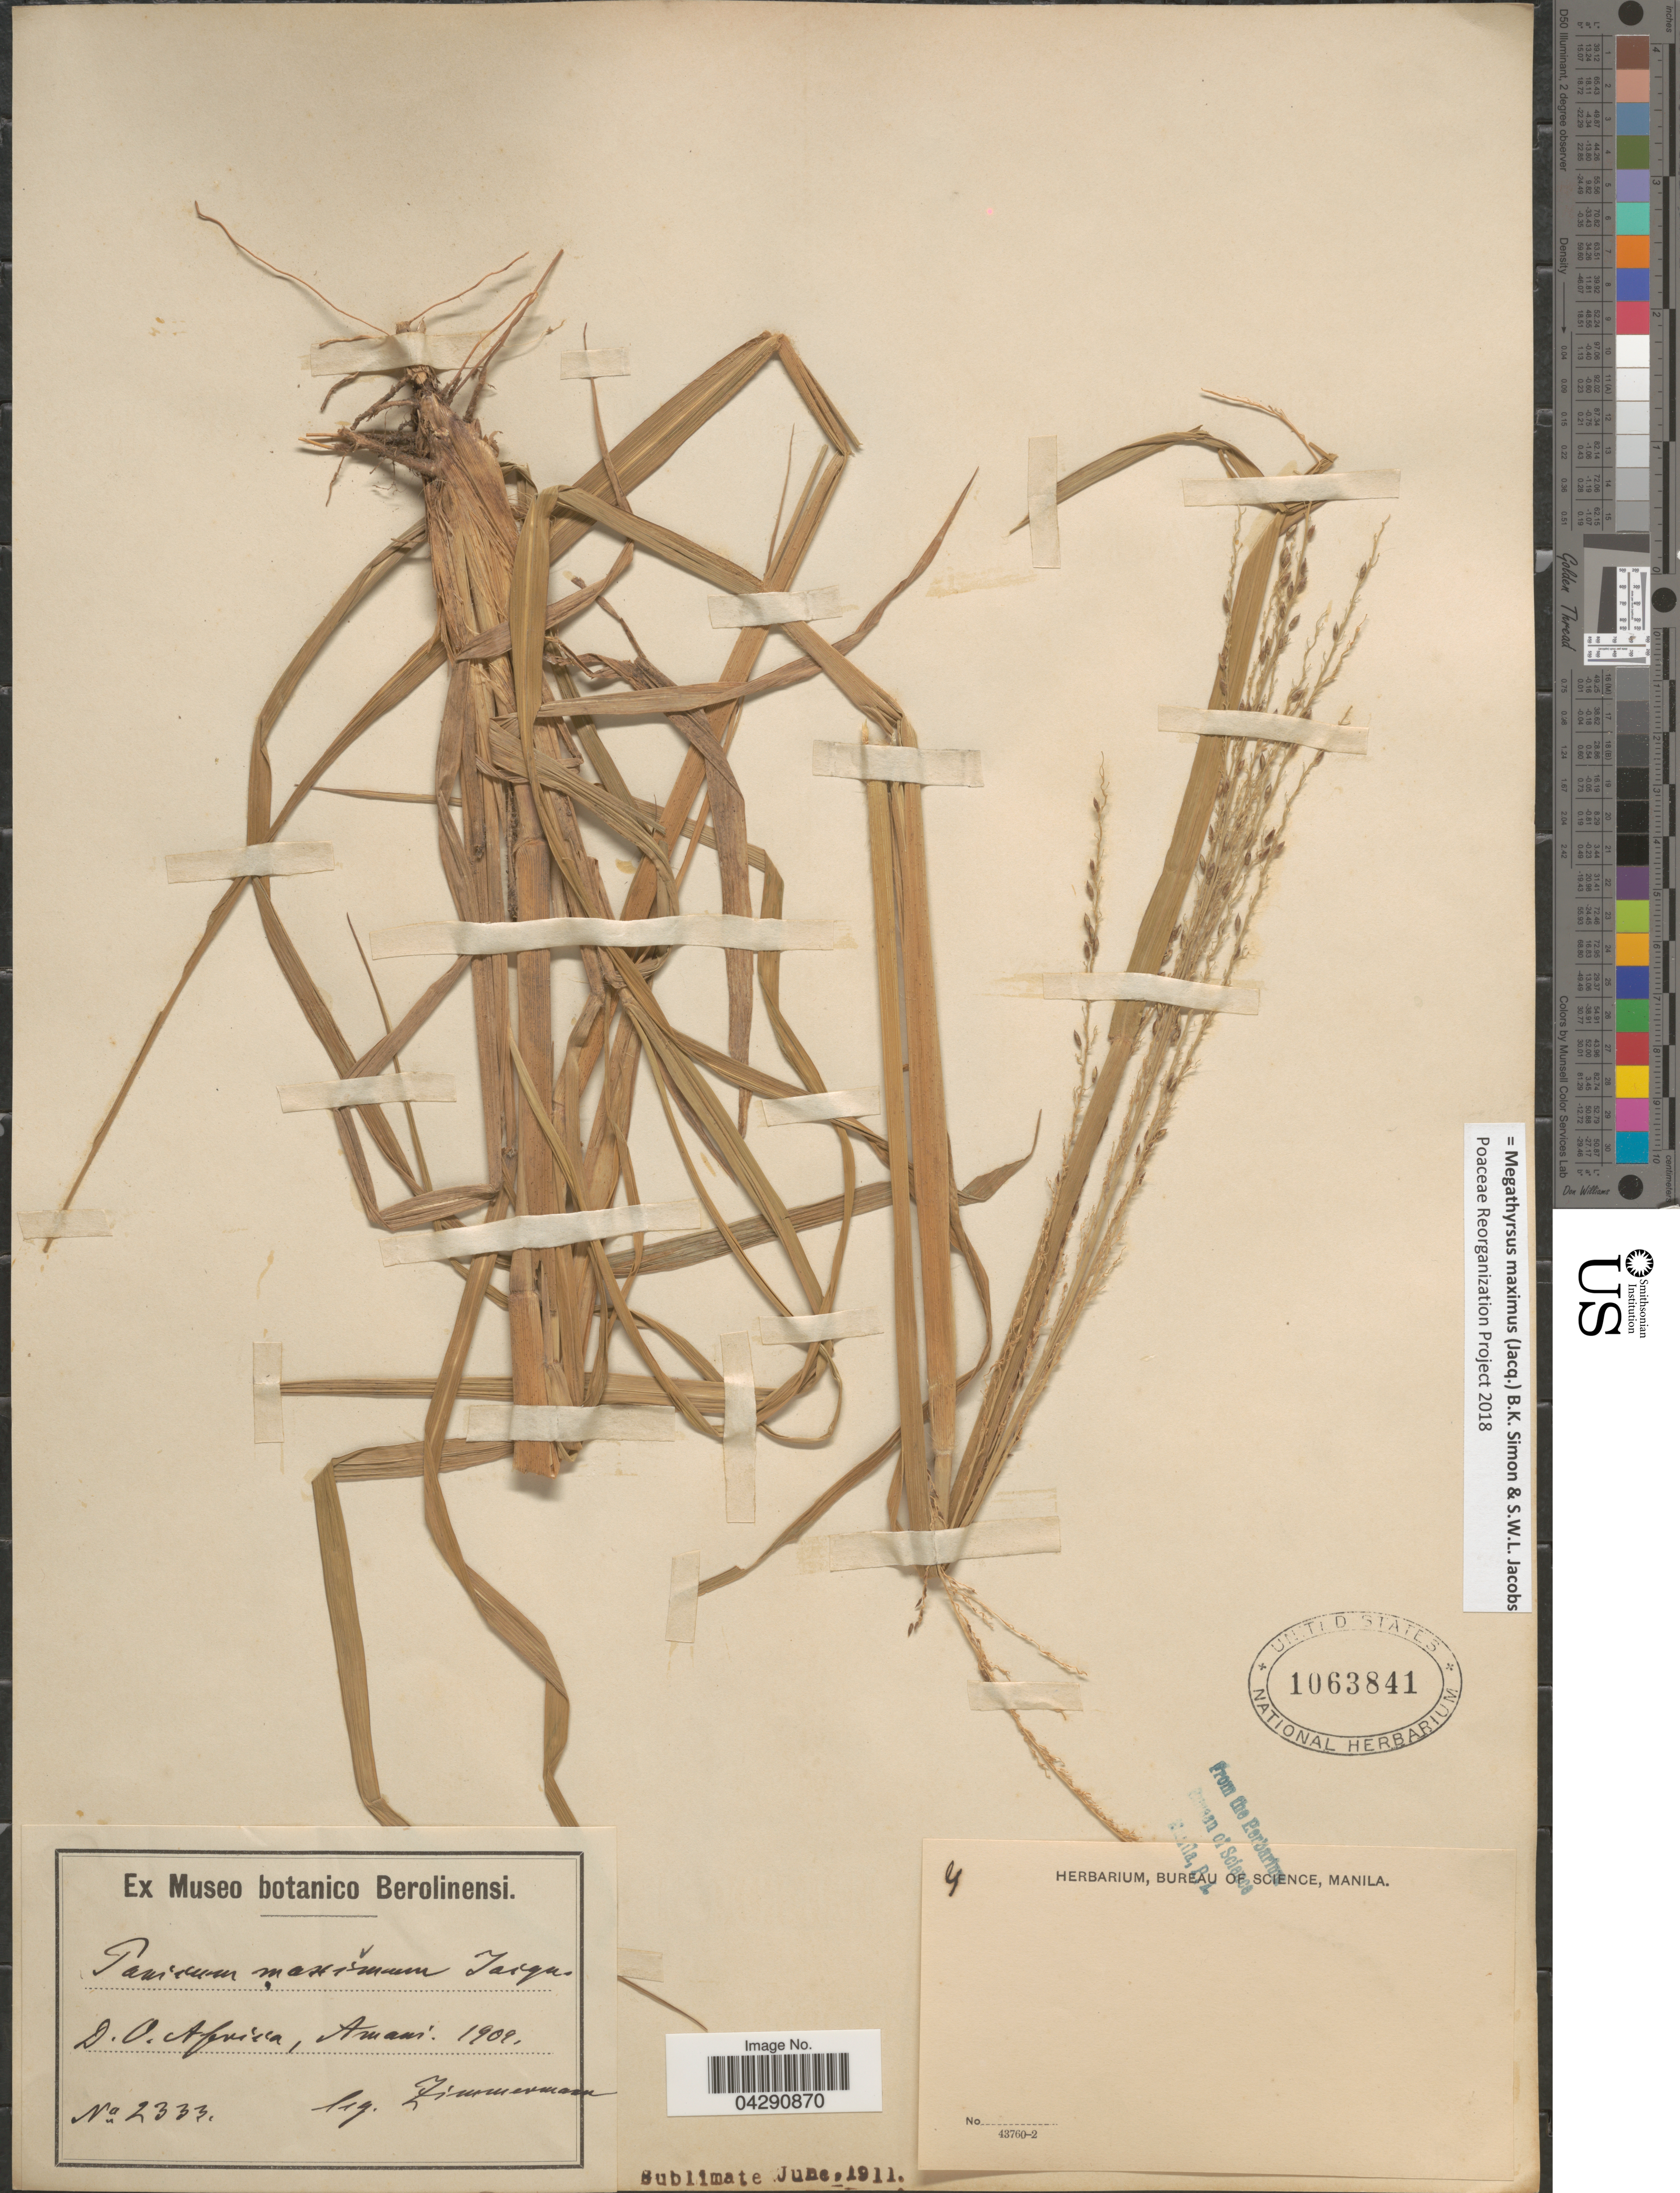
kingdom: Plantae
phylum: Tracheophyta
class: Liliopsida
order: Poales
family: Poaceae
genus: Megathyrsus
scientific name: Megathyrsus maximus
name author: (Jacq.) B.K. Simon & S.W.L. Jacobs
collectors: -. Zimmermann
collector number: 2333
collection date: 1909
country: Tanzania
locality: D. O. Africa, Amani.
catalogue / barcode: US 1063841